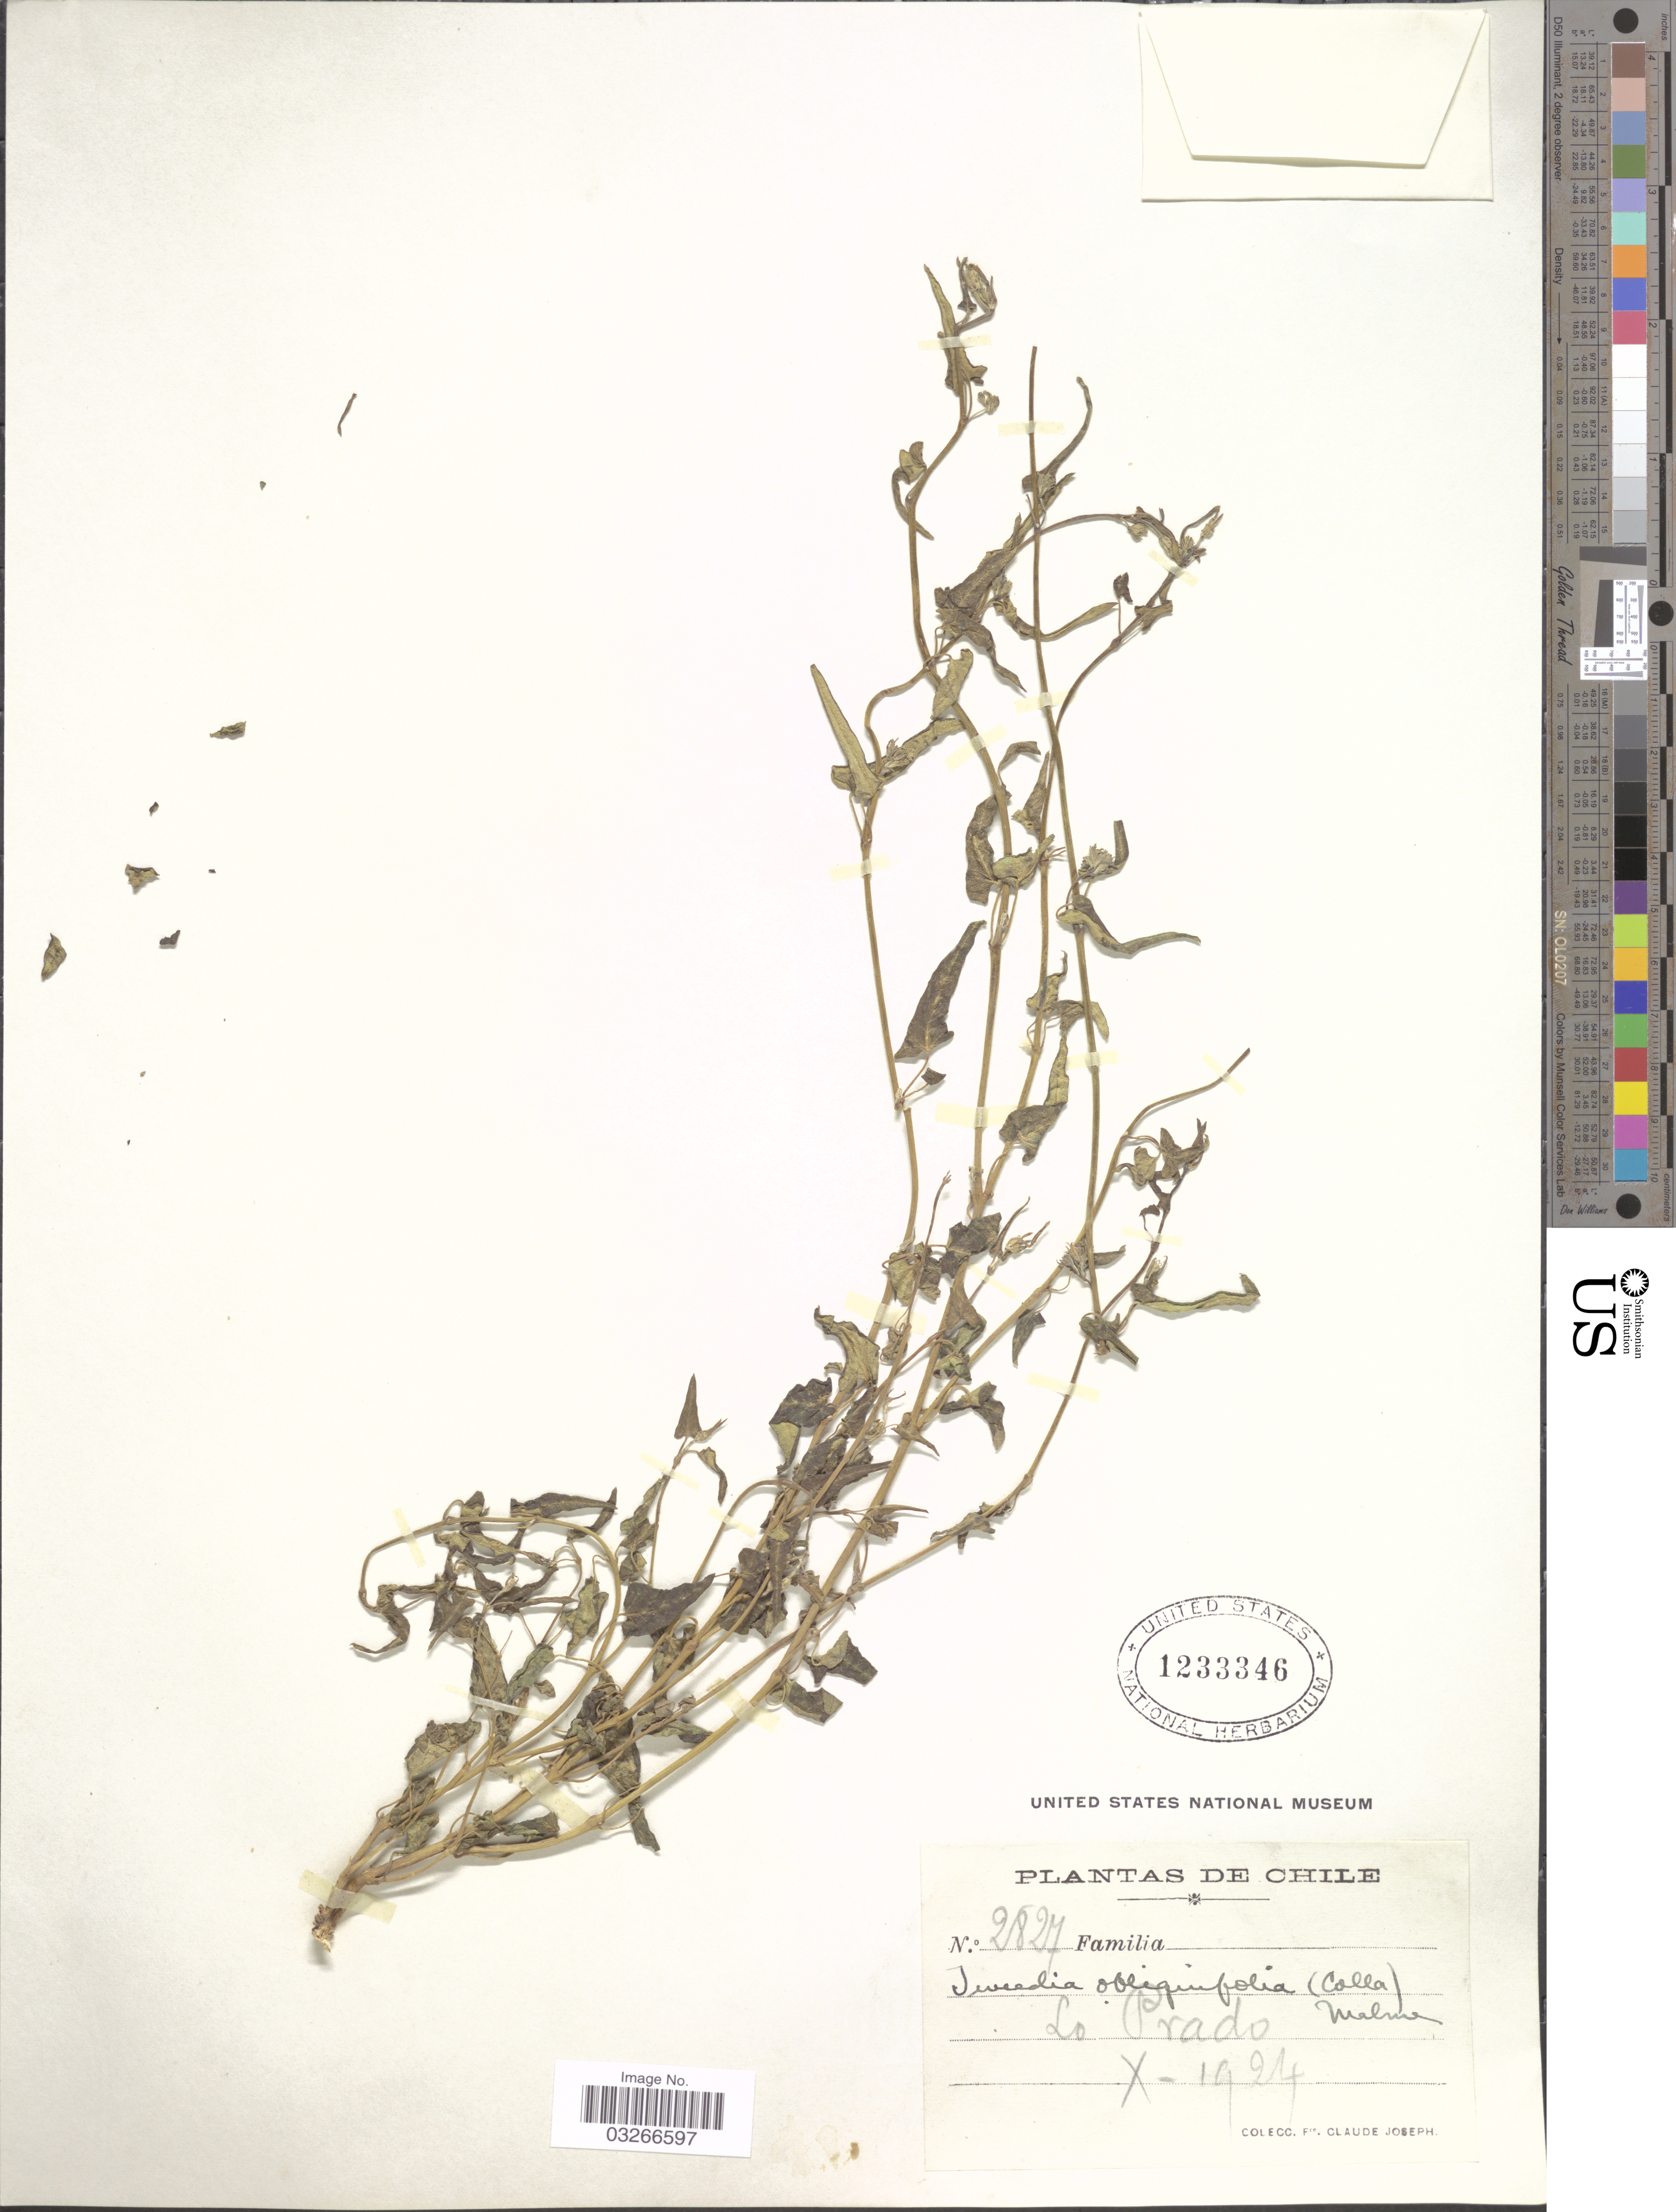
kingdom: Plantae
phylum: Tracheophyta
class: Magnoliopsida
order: Gentianales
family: Apocynaceae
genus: Tweedia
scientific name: Tweedia obliquifolia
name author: (Colla) Malme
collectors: Bro. Claude-Joseph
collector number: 2827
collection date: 1924-10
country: Chile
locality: Lo Prado.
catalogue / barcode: US 1233346